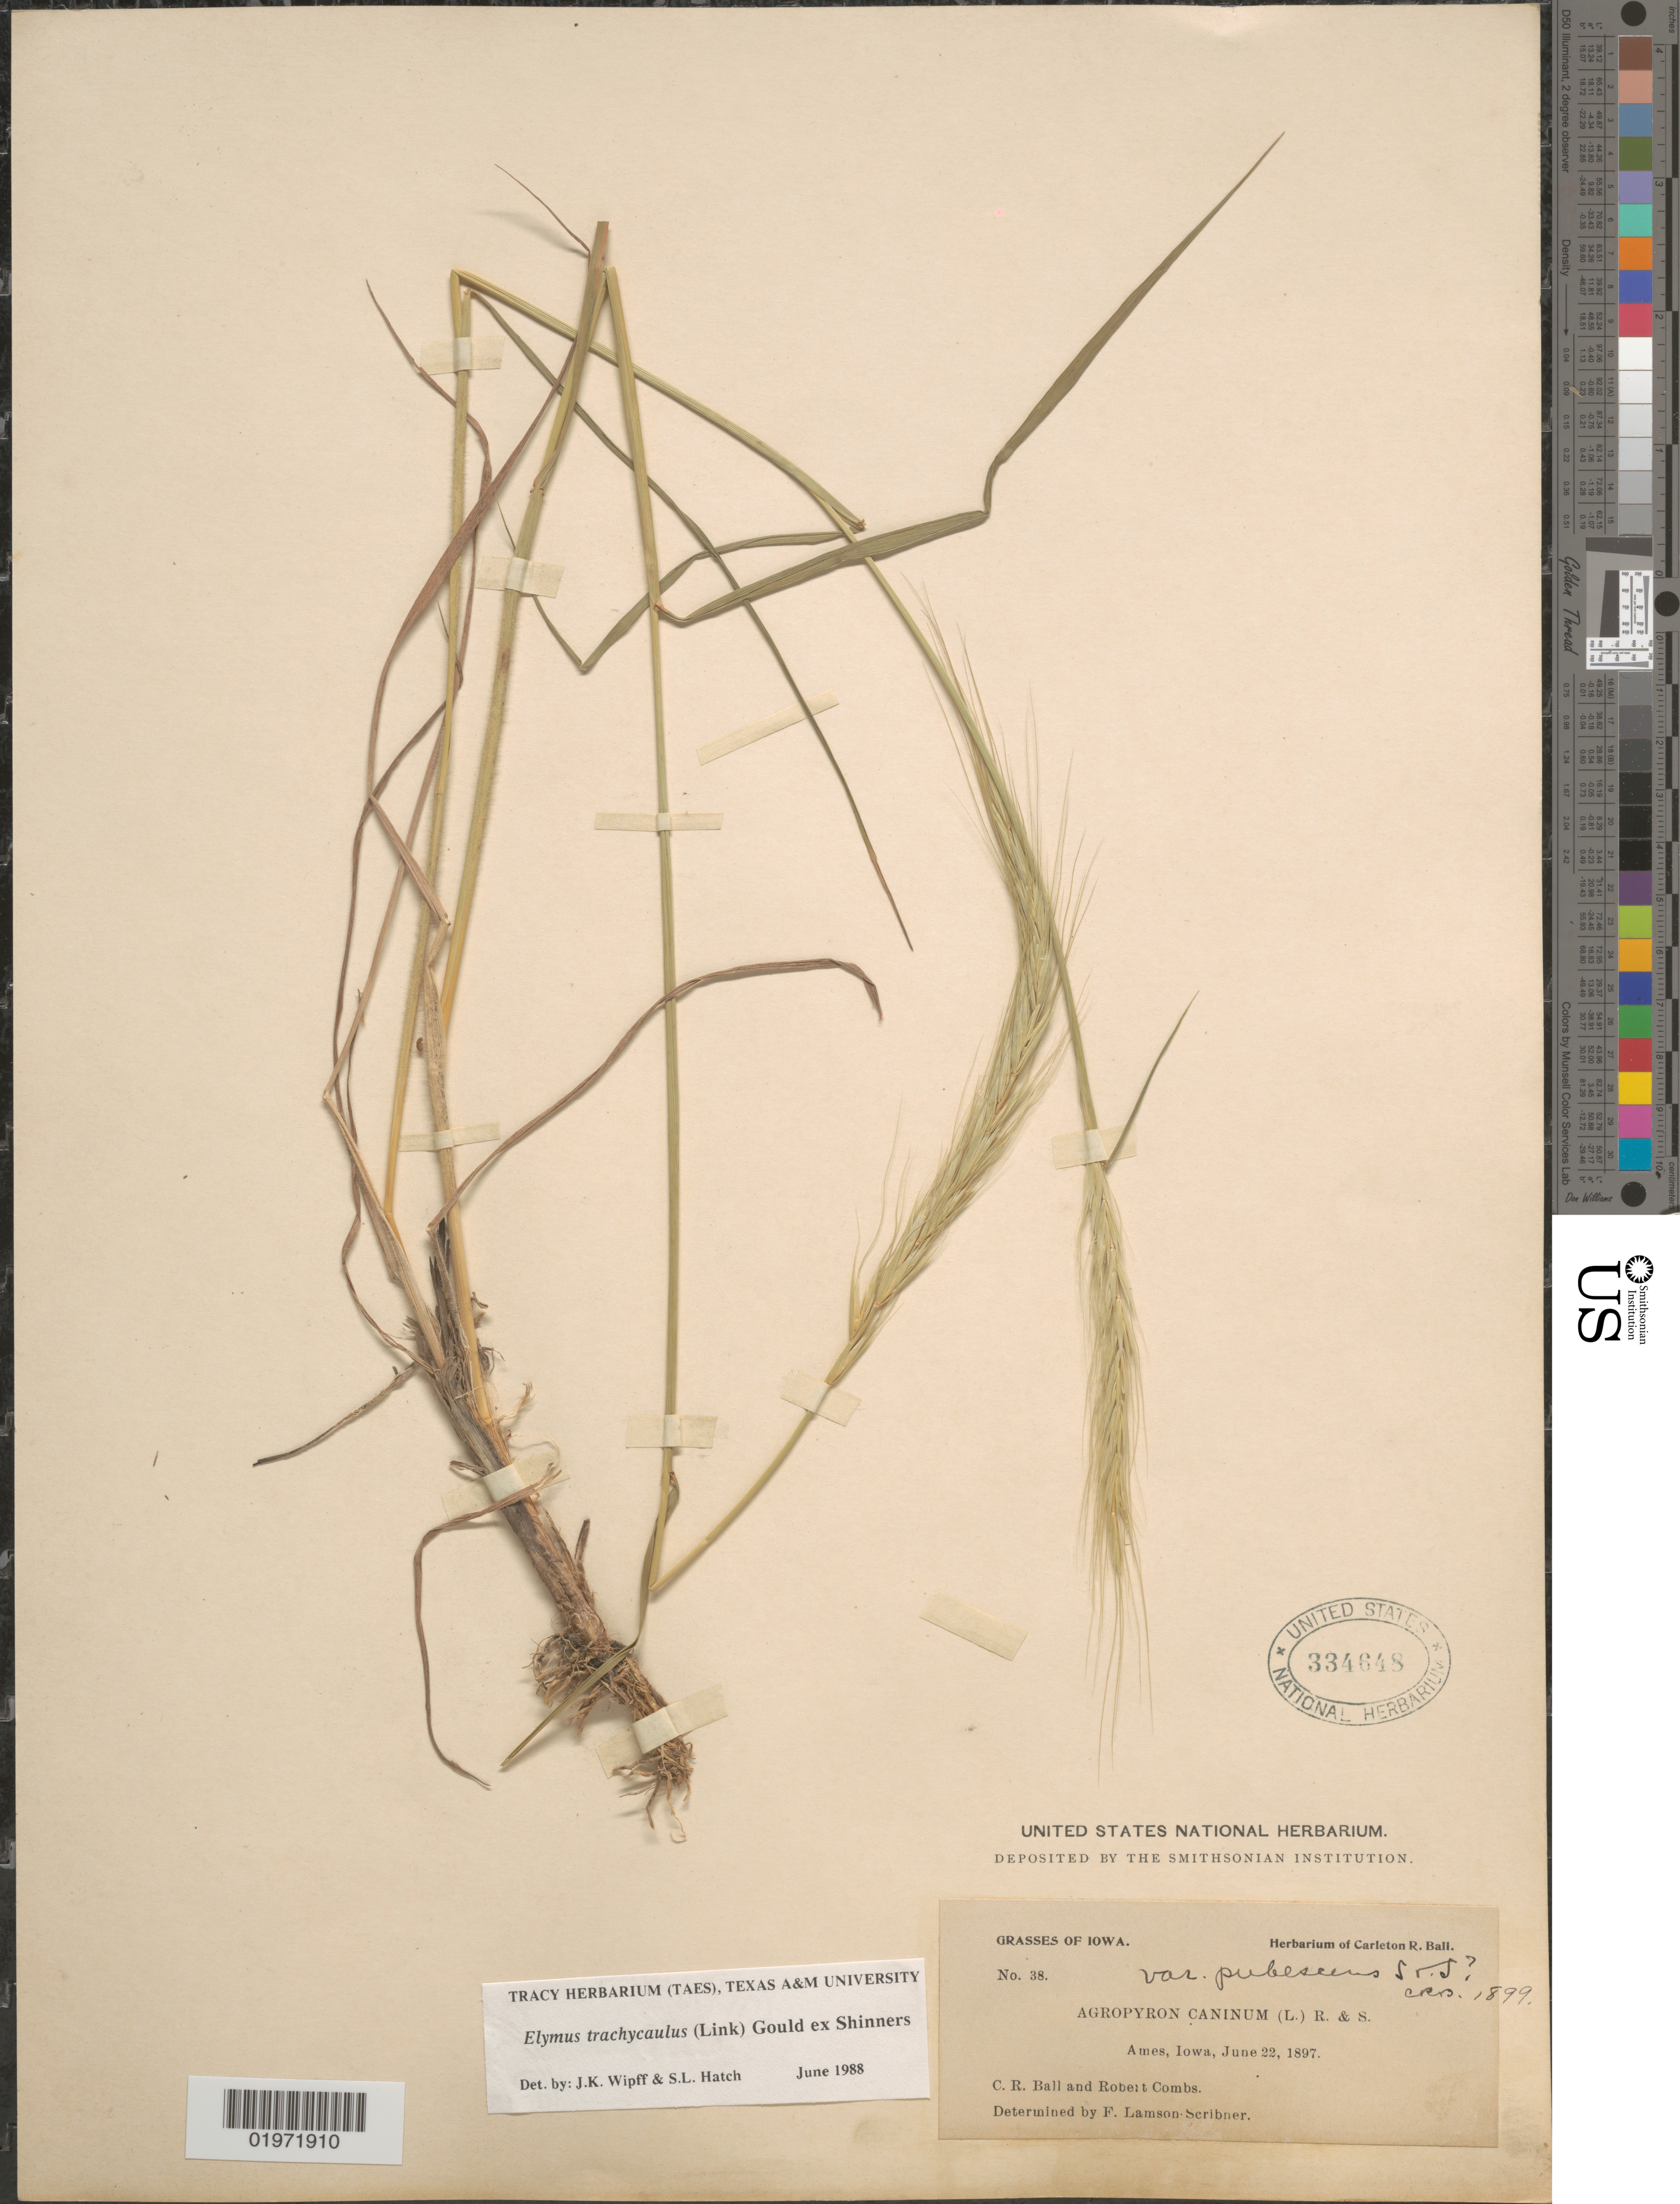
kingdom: Plantae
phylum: Tracheophyta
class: Liliopsida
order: Poales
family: Poaceae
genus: Elymus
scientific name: Elymus trachycaulus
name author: (Link) Gould ex Shinners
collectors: C. R. Ball & R. Combs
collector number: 38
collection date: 1897-06-22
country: United States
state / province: Iowa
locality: Ames.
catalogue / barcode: US 334648